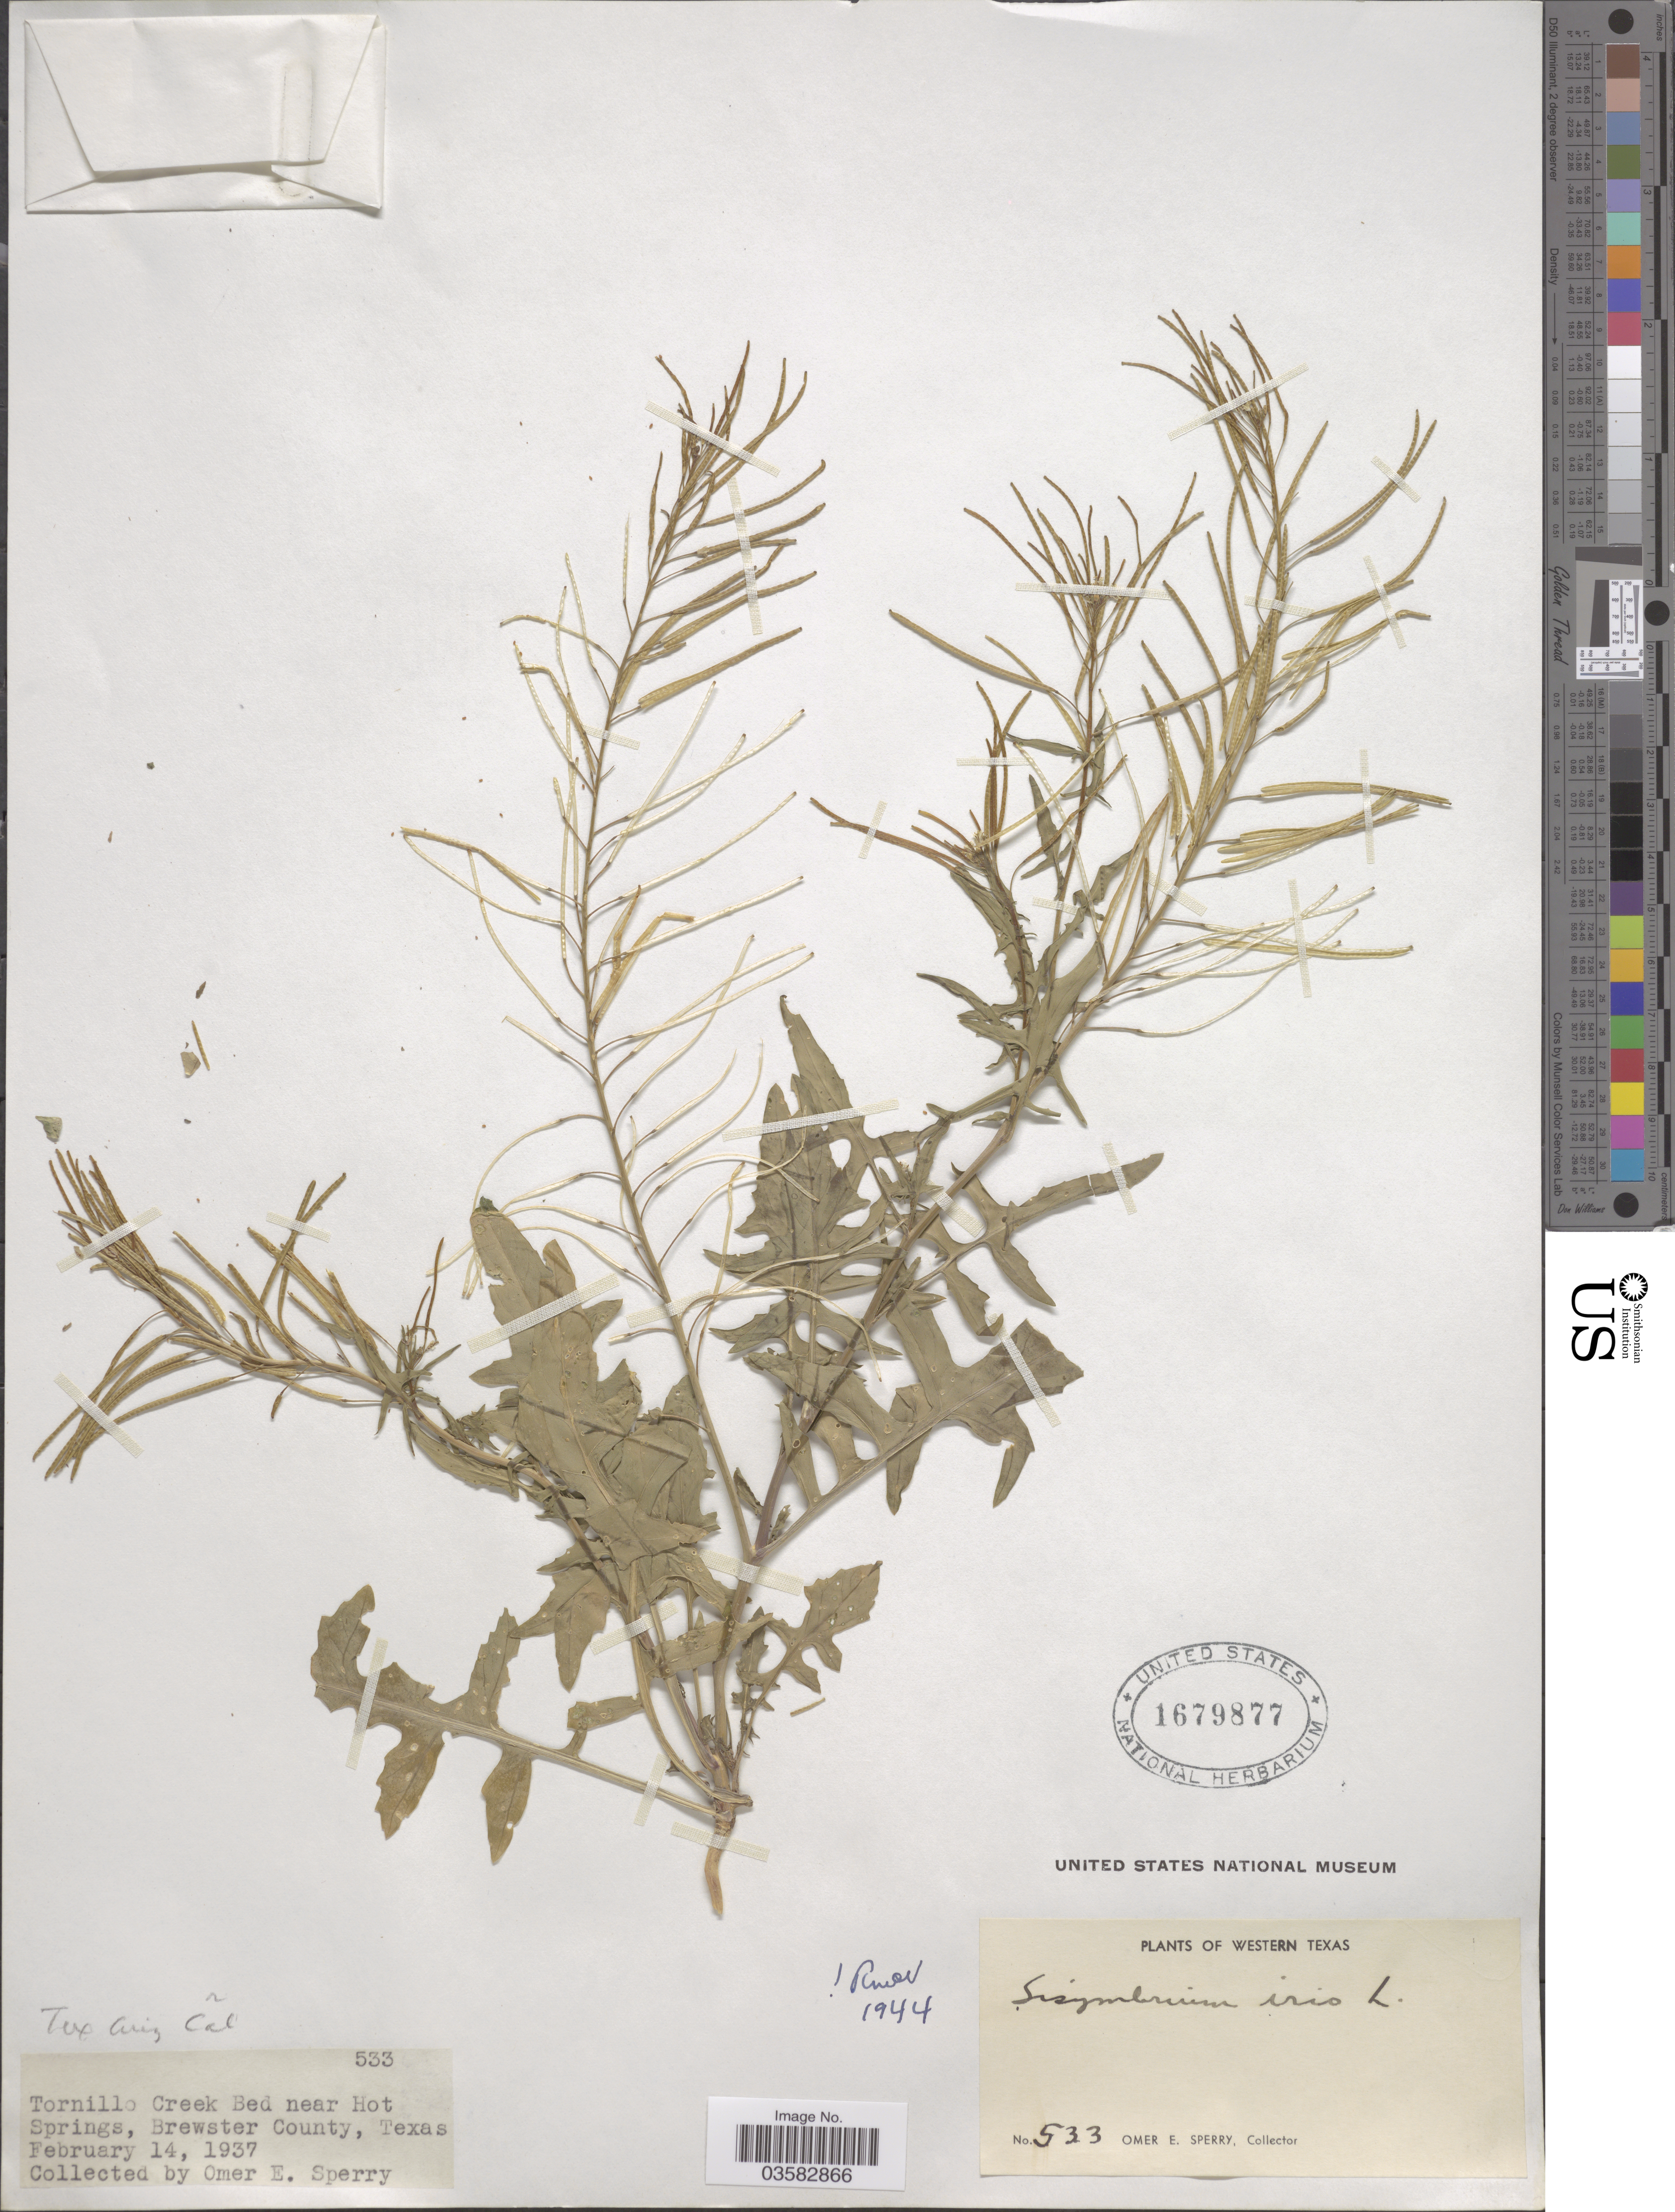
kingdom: Plantae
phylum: Tracheophyta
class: Magnoliopsida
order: Brassicales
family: Brassicaceae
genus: Sisymbrium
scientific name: Sisymbrium irio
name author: L.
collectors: O. E. Sperry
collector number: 533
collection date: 1937-02-14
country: United States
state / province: Texas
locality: Tornillo Creek Bed near Hot Springs, Brewster County. Western Texas.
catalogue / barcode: US 1679877